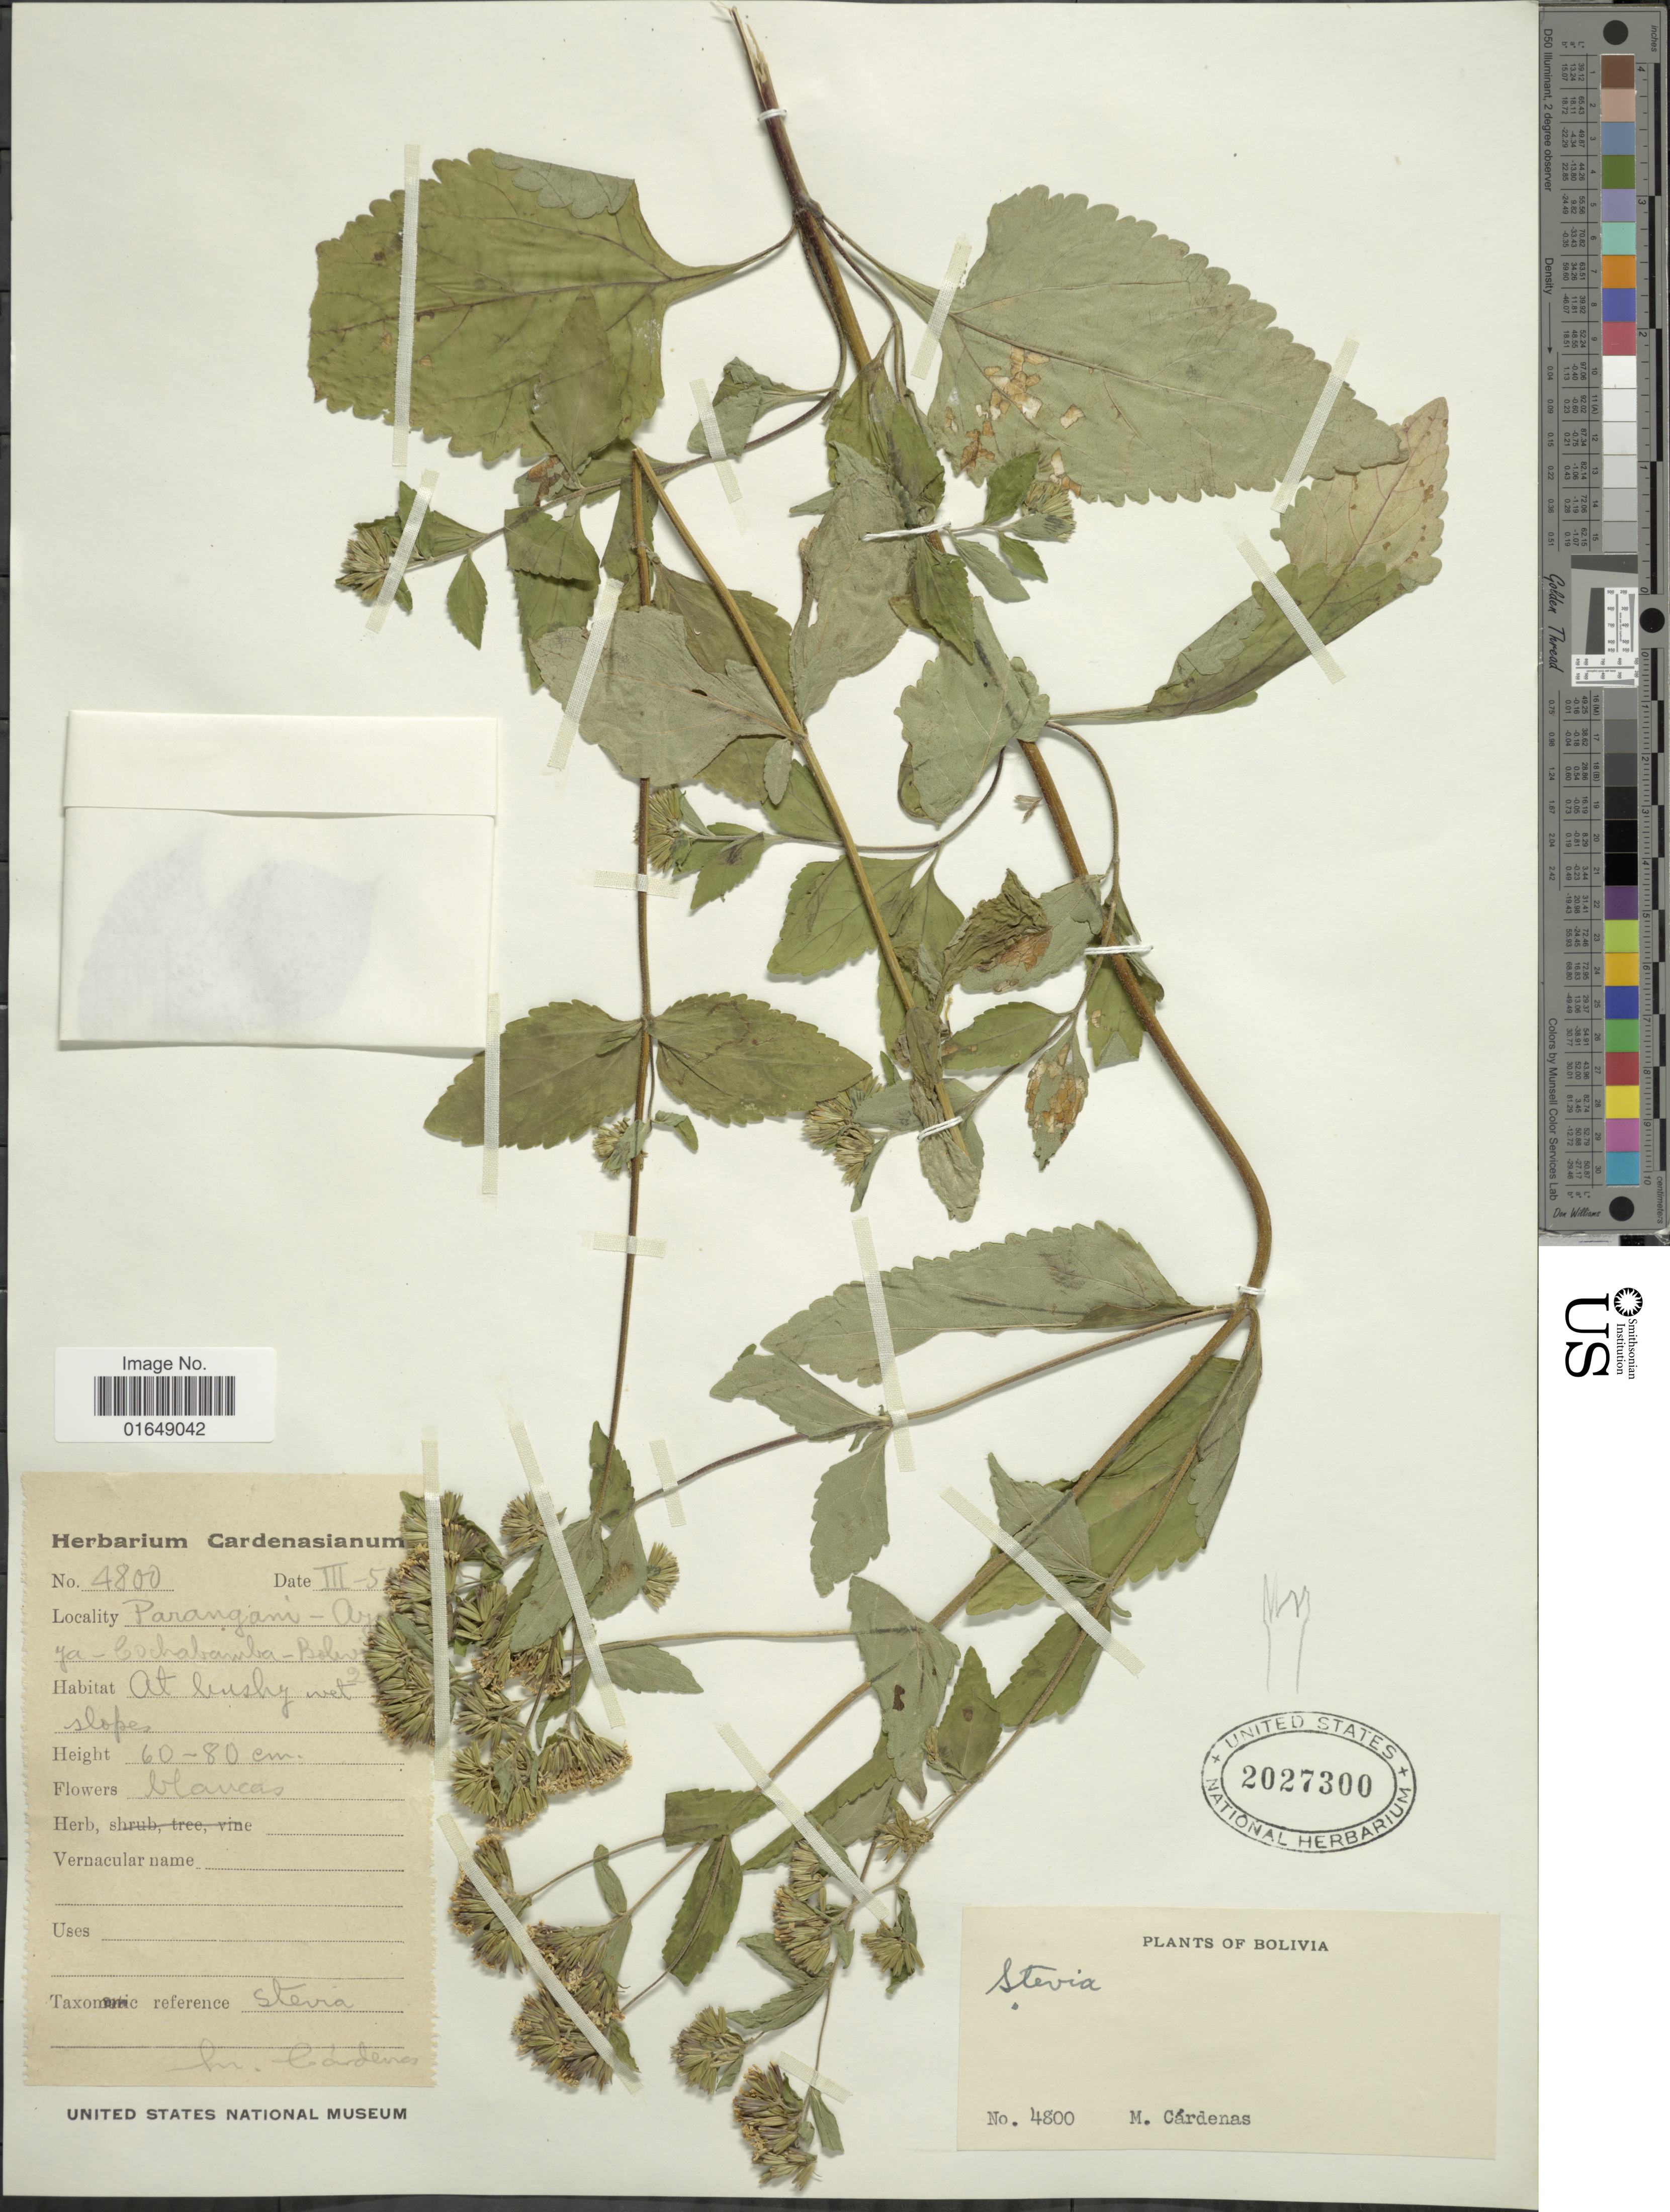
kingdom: Plantae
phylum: Tracheophyta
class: Magnoliopsida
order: Asterales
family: Asteraceae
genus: Stevia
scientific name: Stevia sp.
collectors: M. Cárdenas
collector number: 4800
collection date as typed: Transcribed d/m/y: /3/50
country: Bolivia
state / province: Cochabamba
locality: Parangani-Ayopayo.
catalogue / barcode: US 2027300